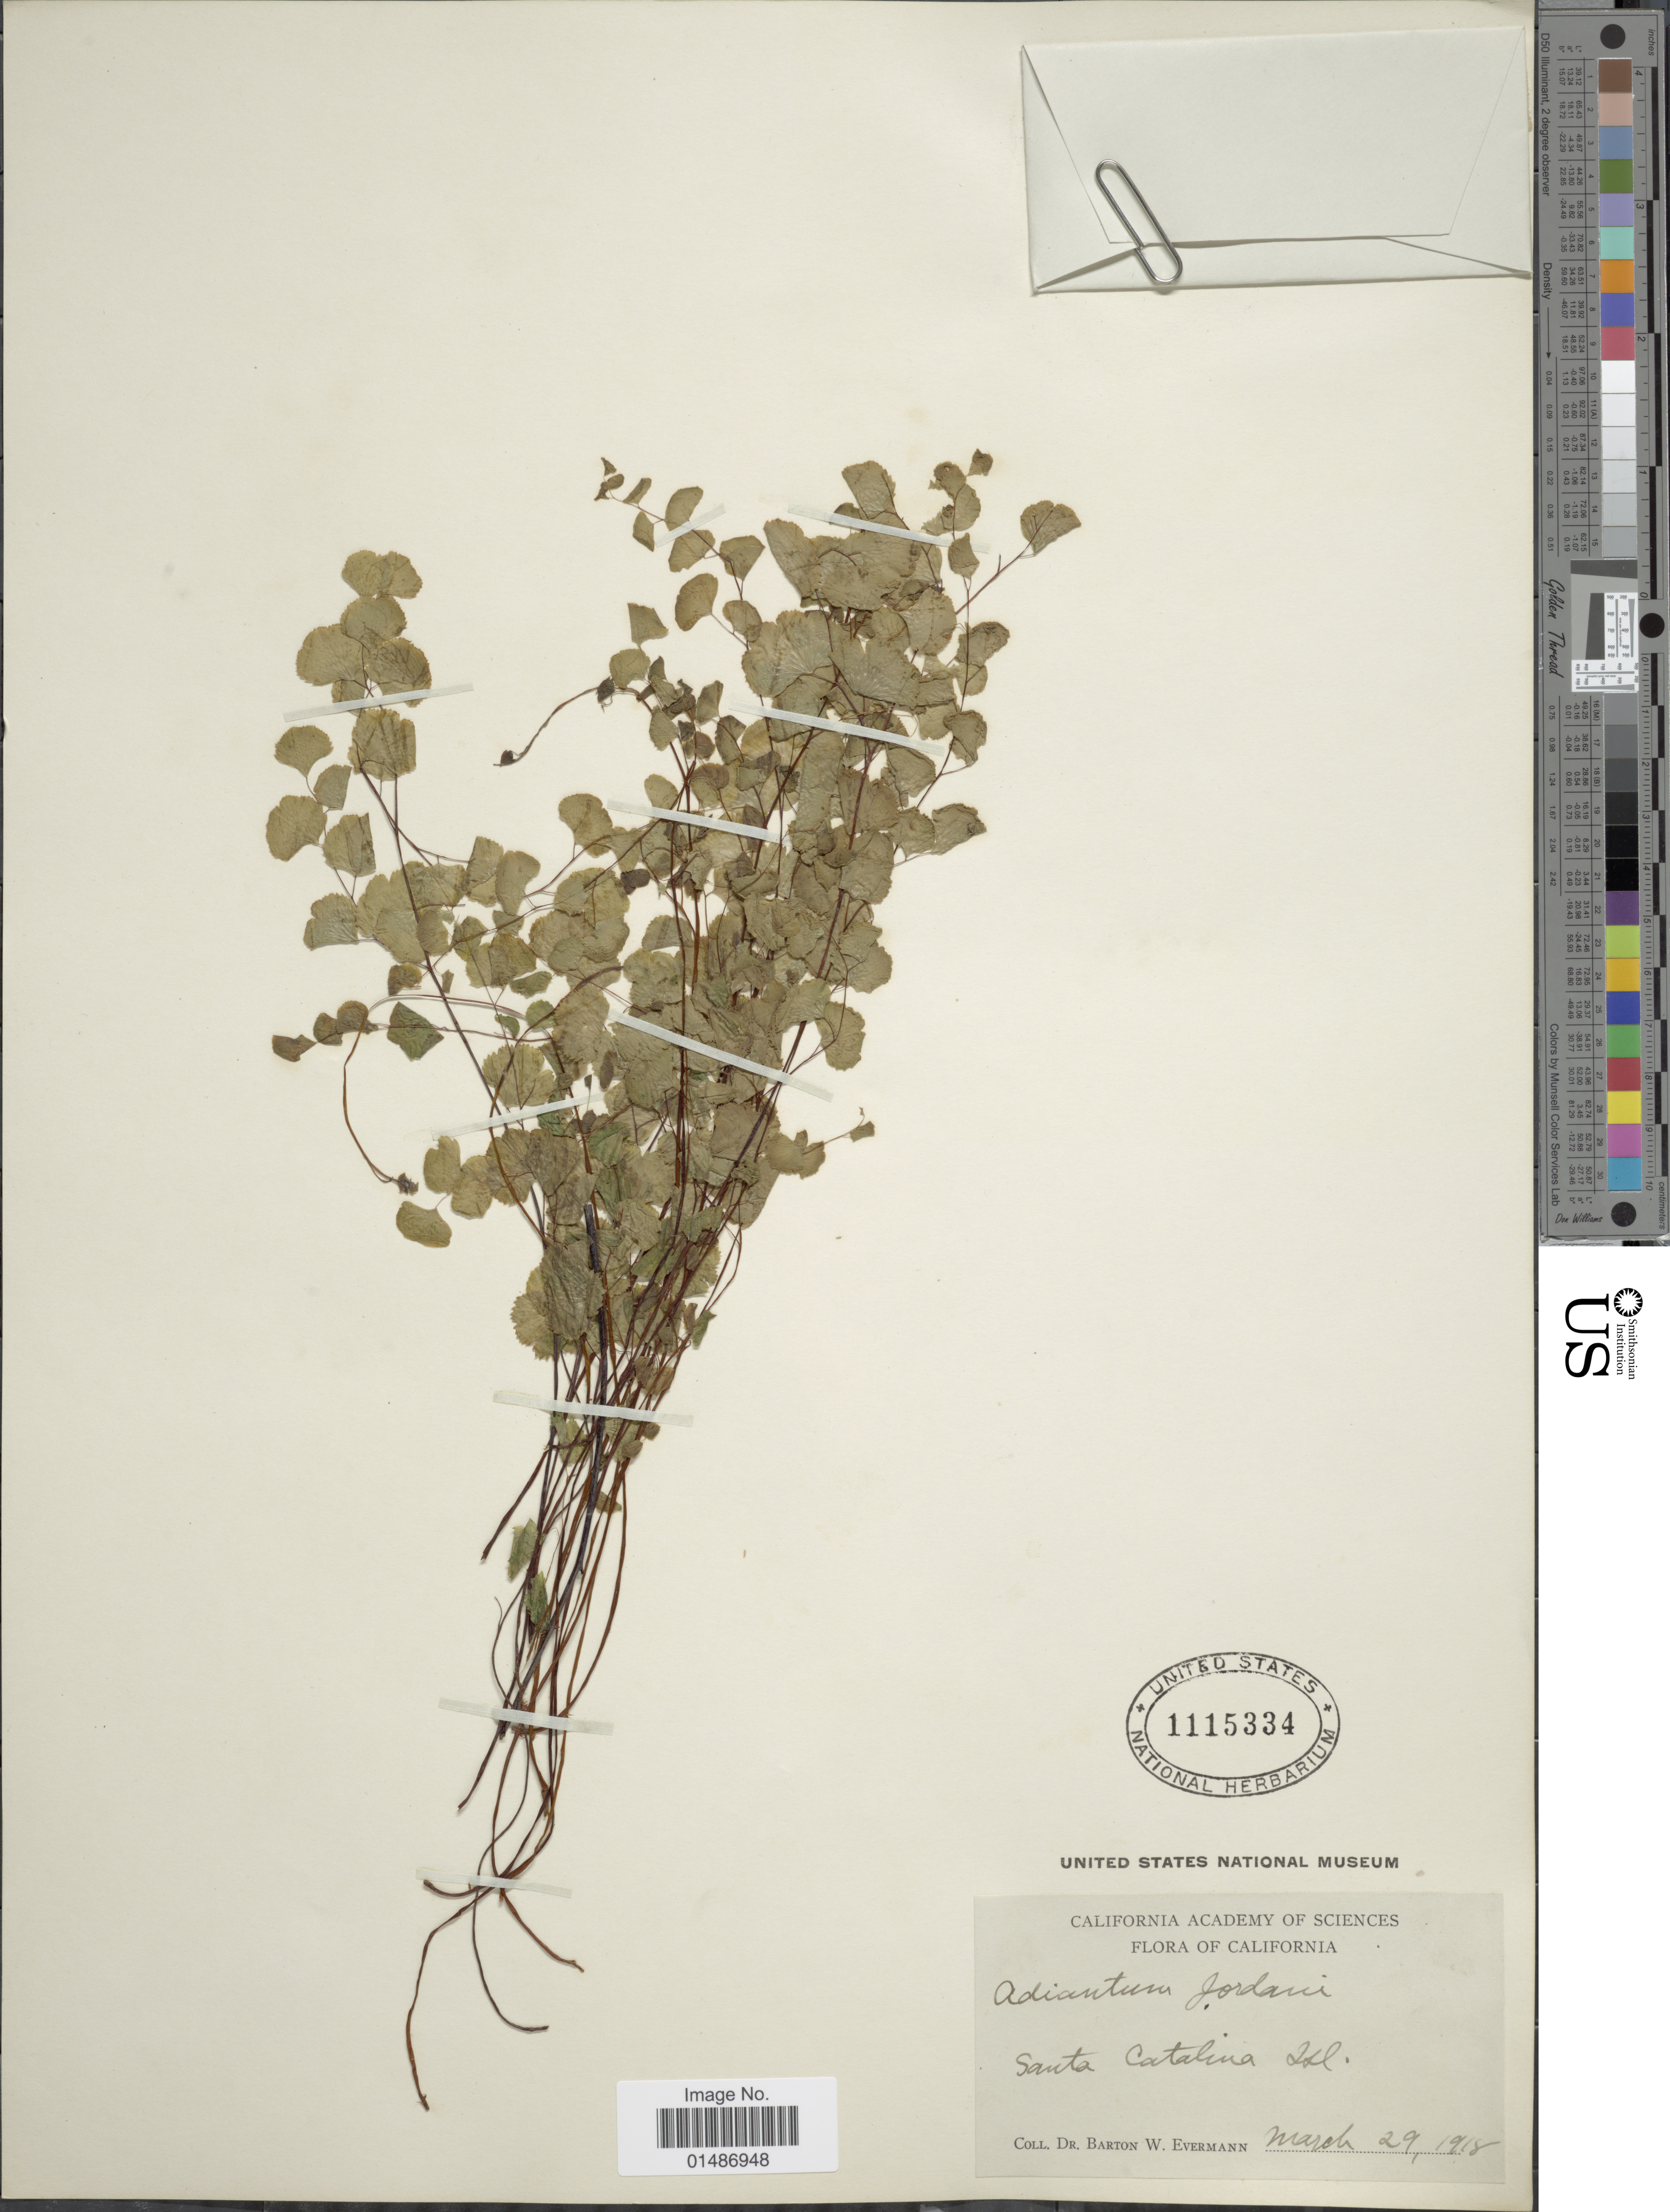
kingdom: Plantae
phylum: Tracheophyta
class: Polypodiopsida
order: Polypodiales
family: Pteridaceae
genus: Adiantum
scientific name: Adiantum jordanii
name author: C.H. Mull.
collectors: B. W. Evermann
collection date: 1918-03-29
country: United States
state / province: California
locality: Santa Cantalina Isl.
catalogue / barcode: US 1115334